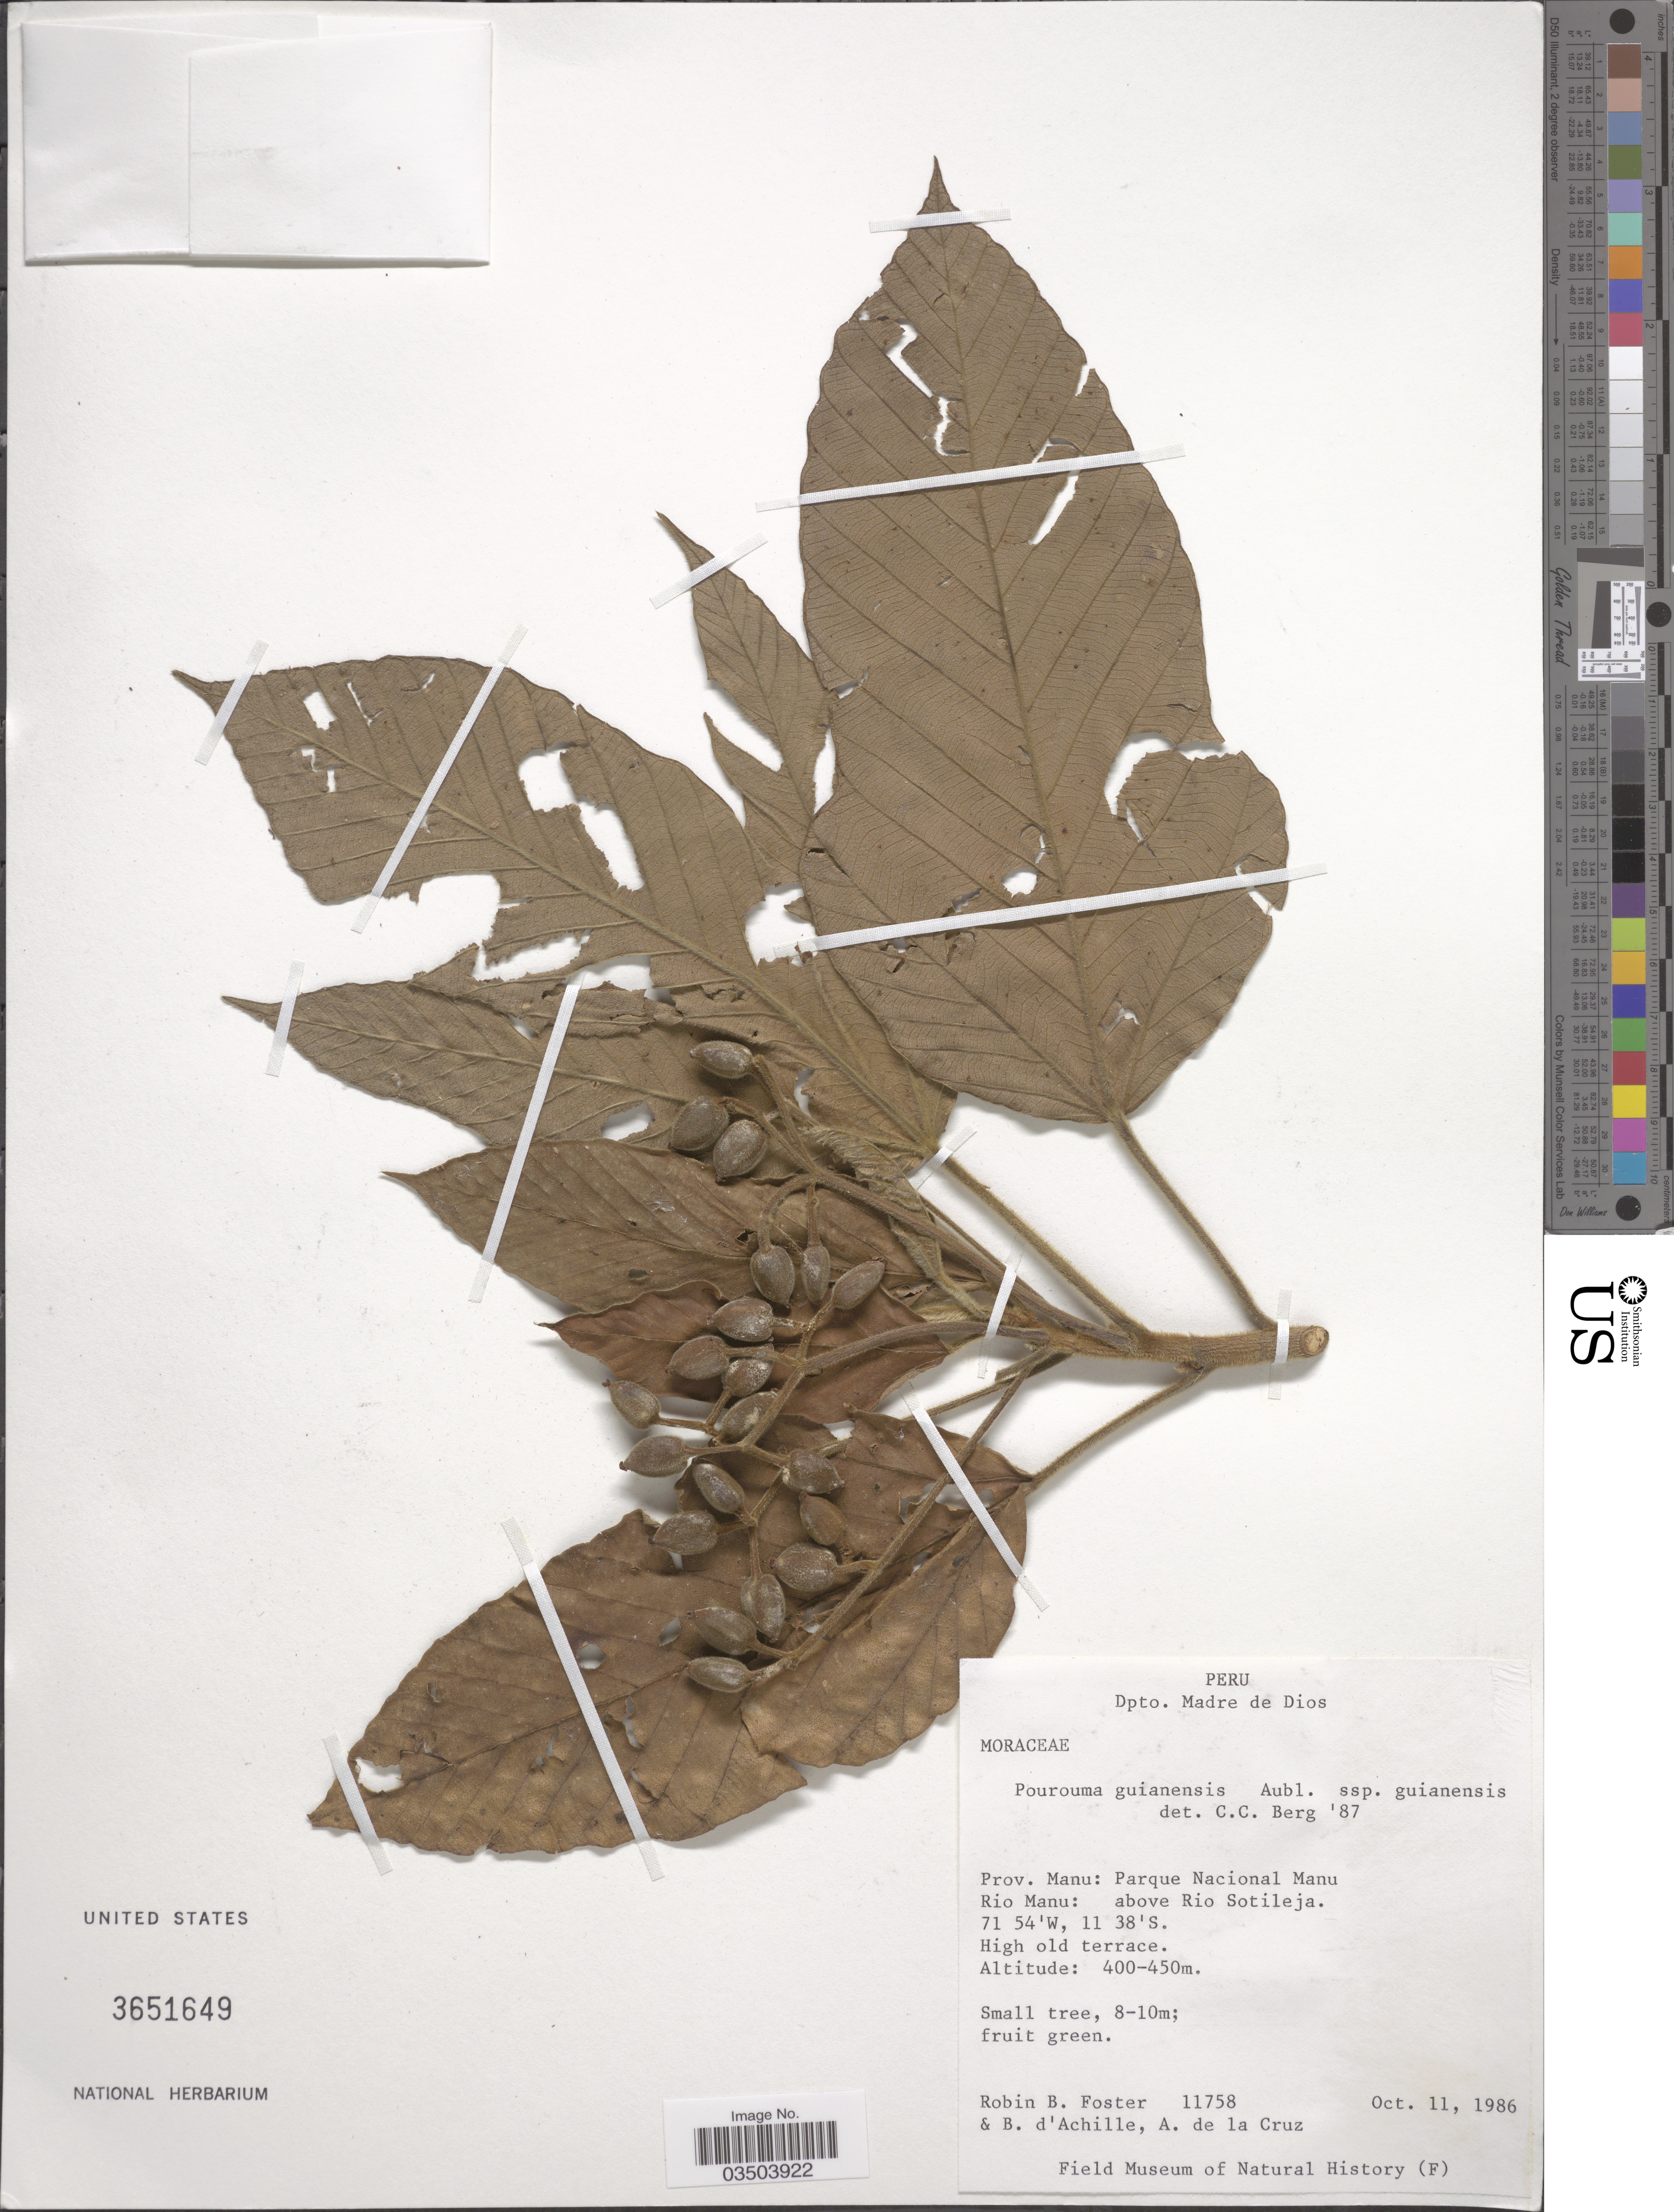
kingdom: Plantae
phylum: Tracheophyta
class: Magnoliopsida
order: Rosales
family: Urticaceae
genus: Pourouma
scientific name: Pourouma guianensis subsp. guianensis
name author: Aubl.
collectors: R. B. Foster, B. d'Achille & A. de la Cruz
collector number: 11758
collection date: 1986-10-11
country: Peru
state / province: Madre de Dios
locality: Dpto. Madre de Dios. Prov. Manu: Parque Nacional Manu. Rio Manu: above Rio Sotileja.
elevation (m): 400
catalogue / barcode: US 3651649